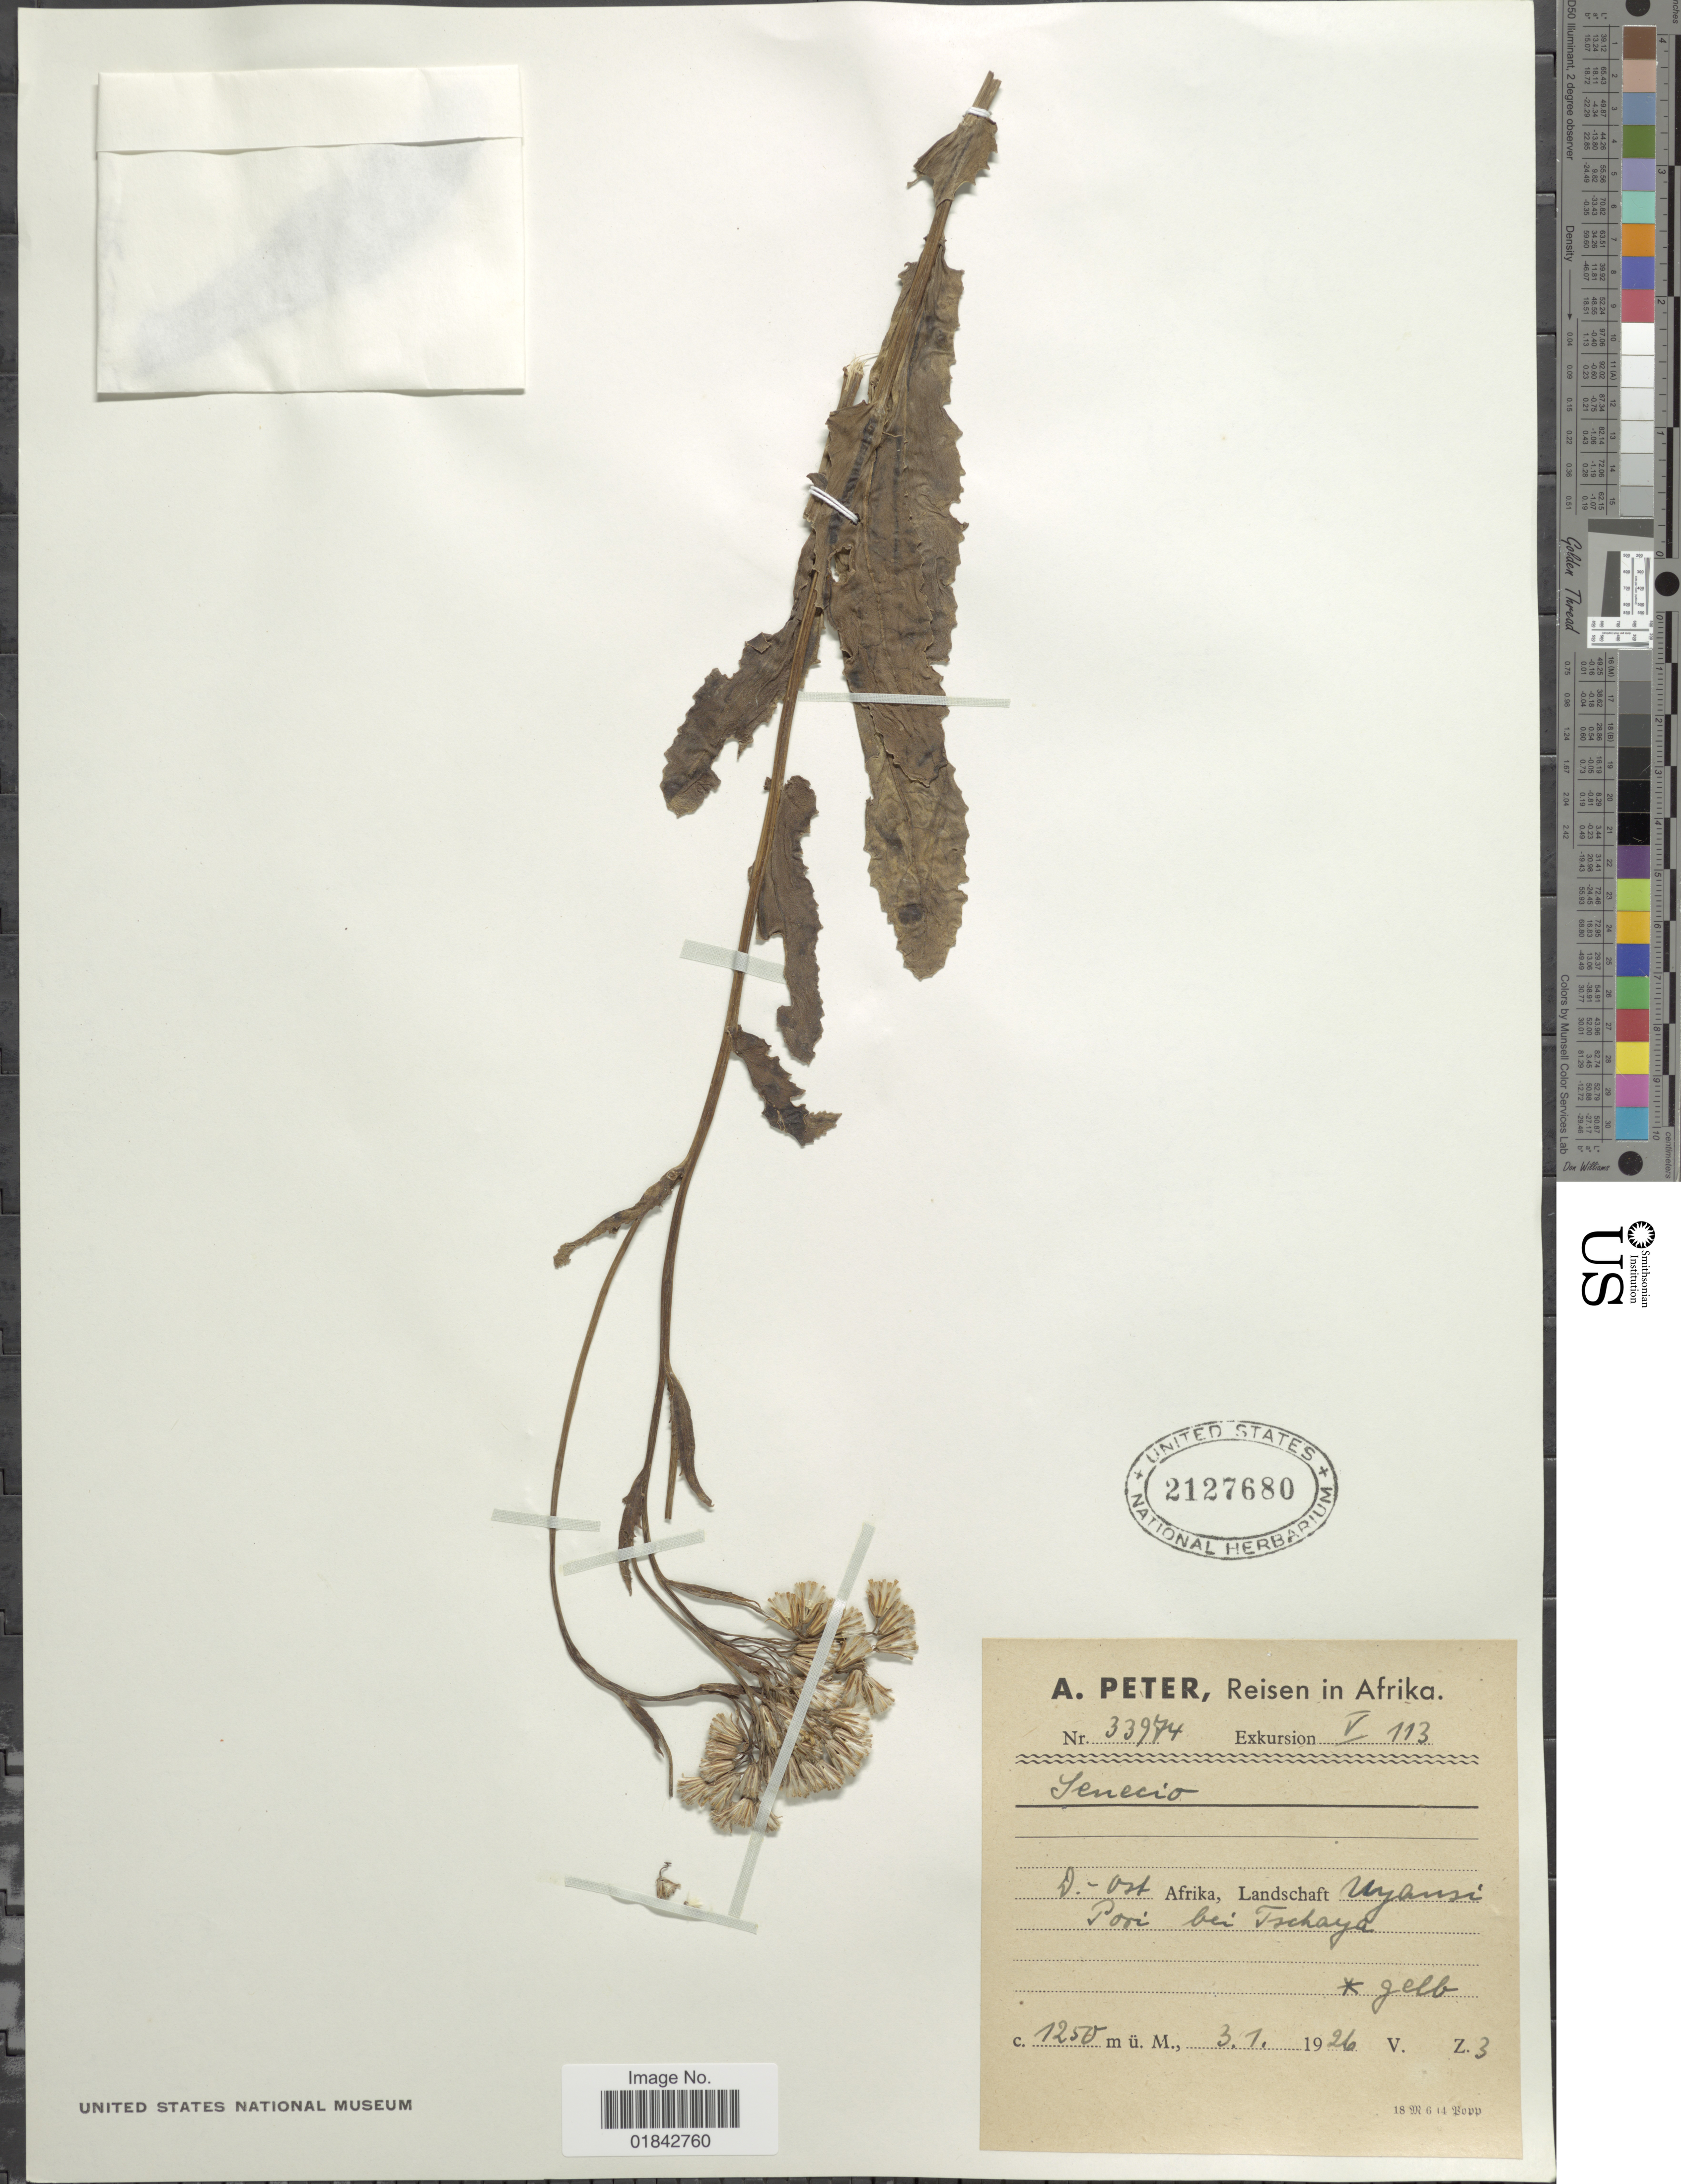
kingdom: Plantae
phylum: Tracheophyta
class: Magnoliopsida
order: Asterales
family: Asteraceae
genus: Senecio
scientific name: Senecio sp.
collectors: A. Peter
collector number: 33974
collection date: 1926-01-03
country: Tanzania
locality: D. Ost Afrika, Landschaft Uyansi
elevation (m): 1250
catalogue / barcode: US 2127680